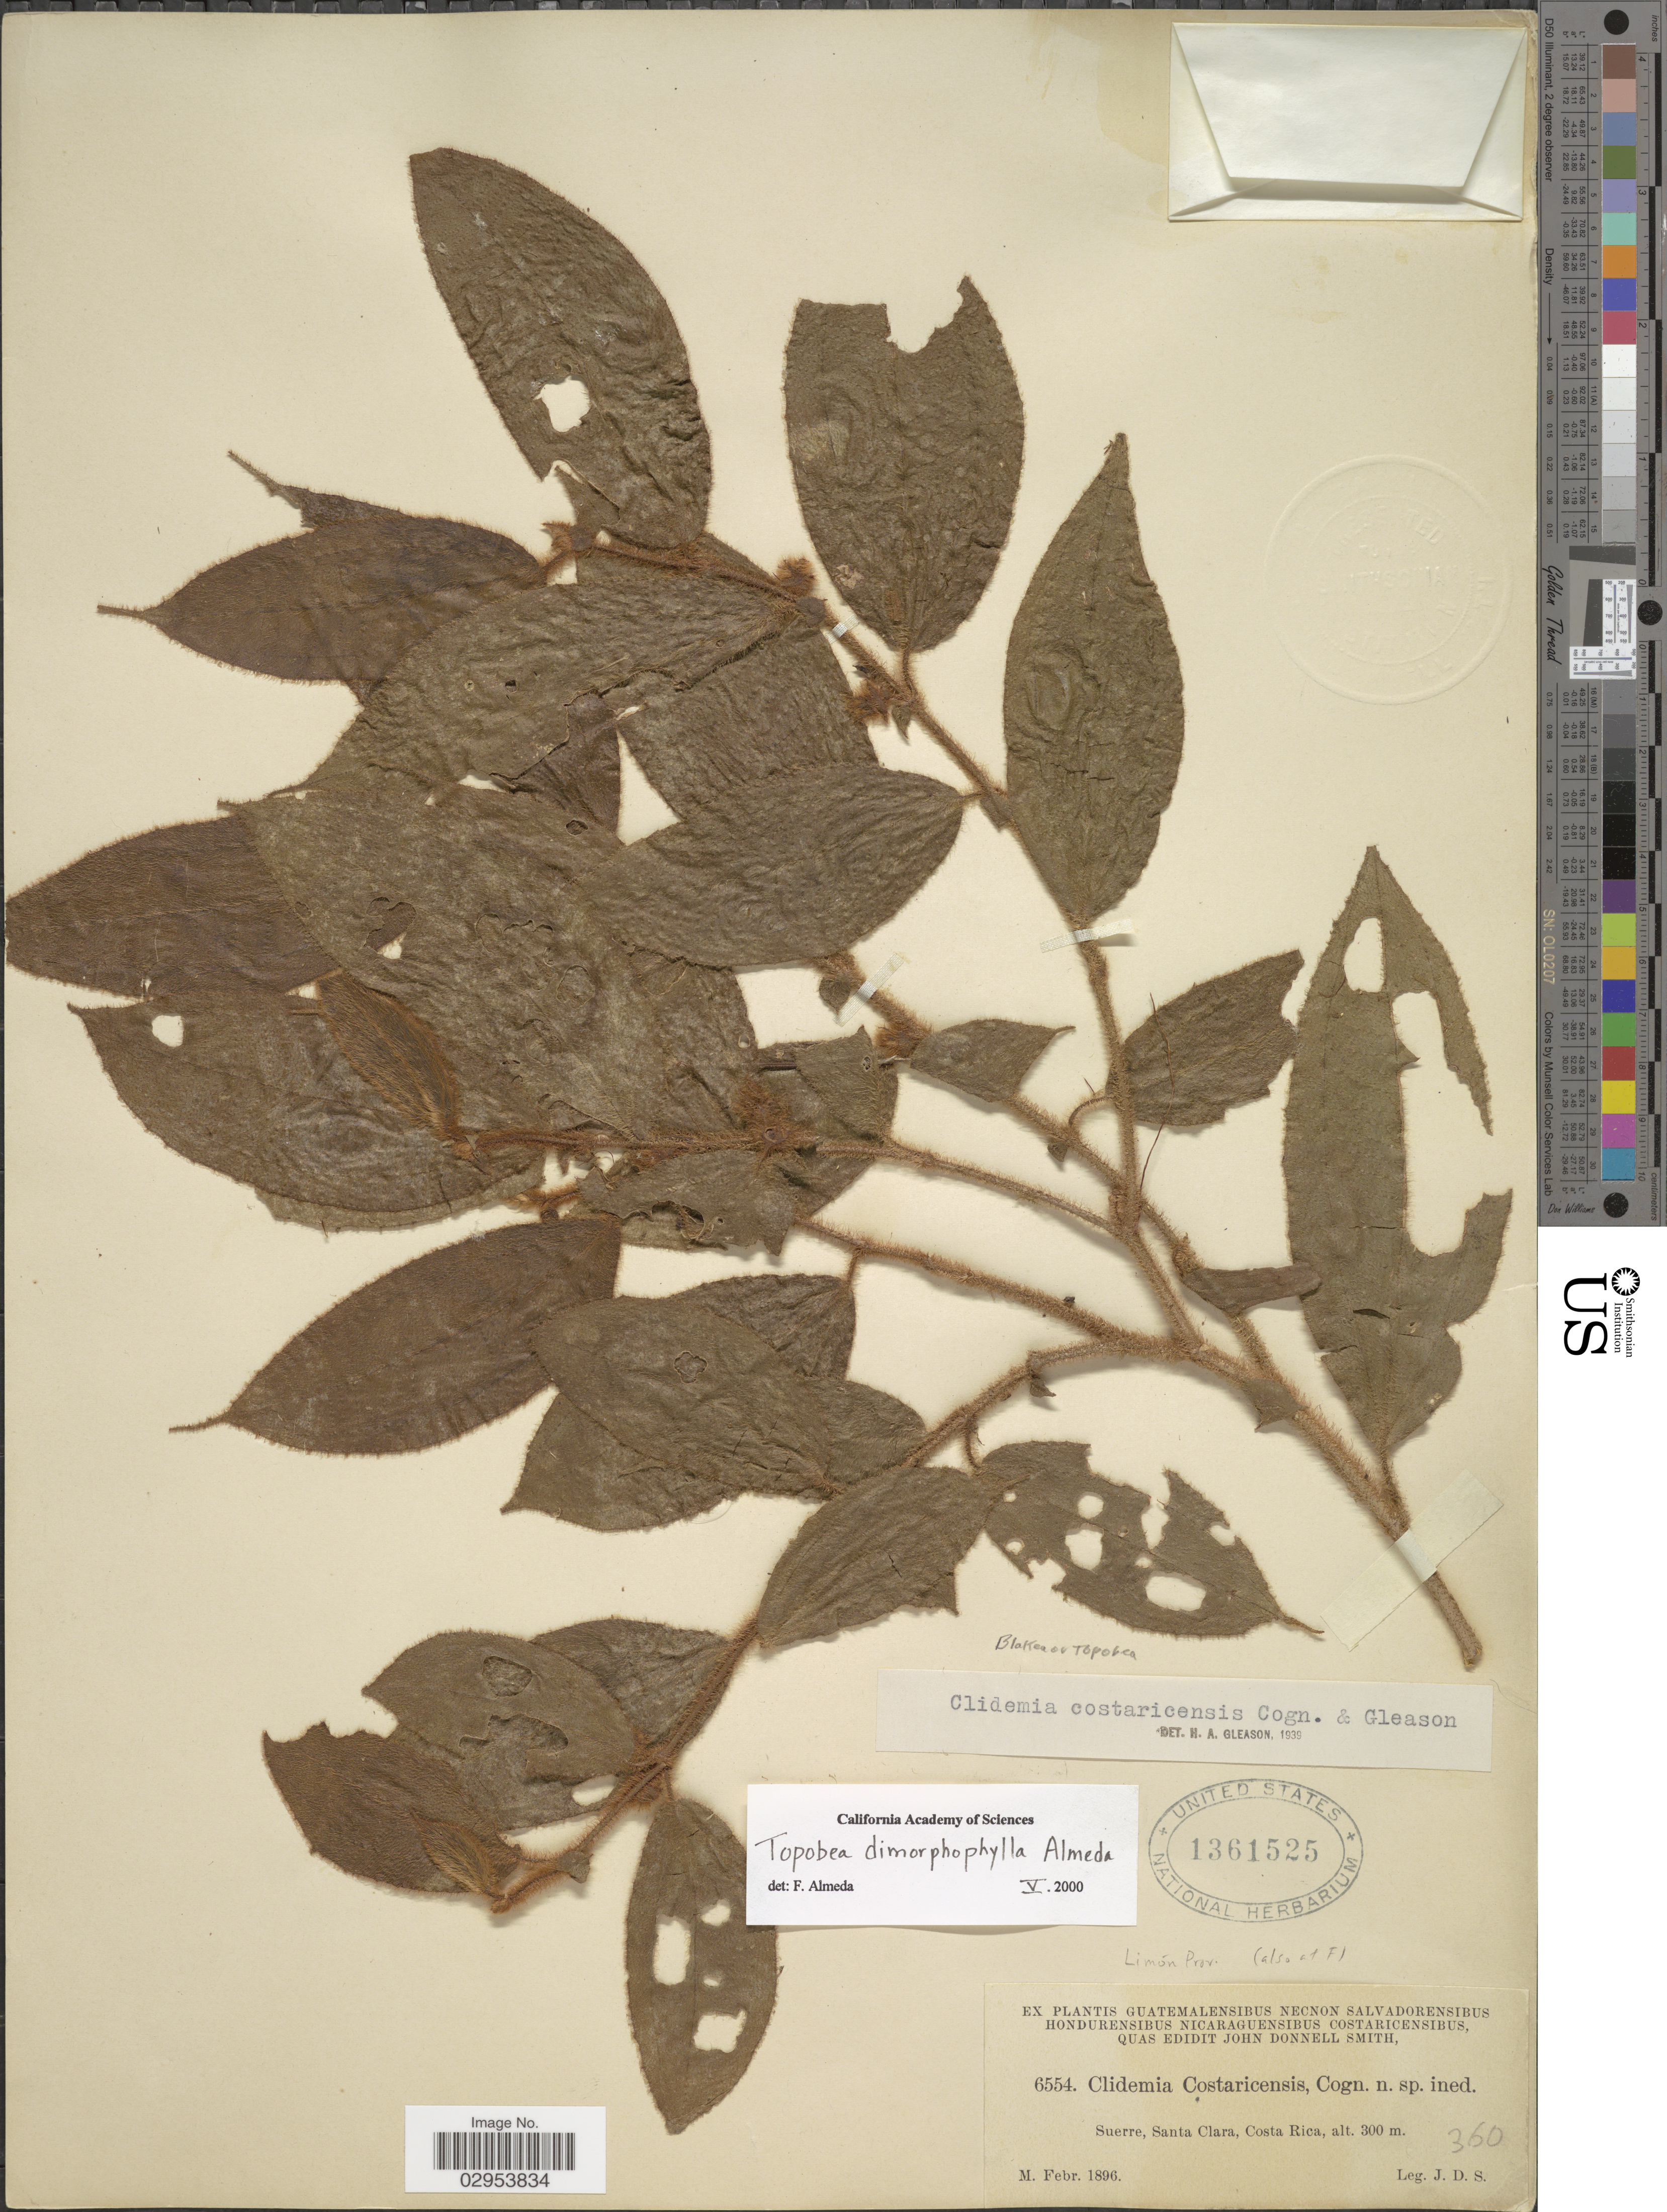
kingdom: Plantae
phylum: Tracheophyta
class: Magnoliopsida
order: Myrtales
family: Melastomataceae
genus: Topobea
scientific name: Topobea dimorphophylla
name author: Almeda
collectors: J. Donnell Smith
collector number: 6554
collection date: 1896-02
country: Costa Rica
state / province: Cartago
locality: Suerre, Santa Clara.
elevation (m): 300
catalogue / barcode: US 1361525